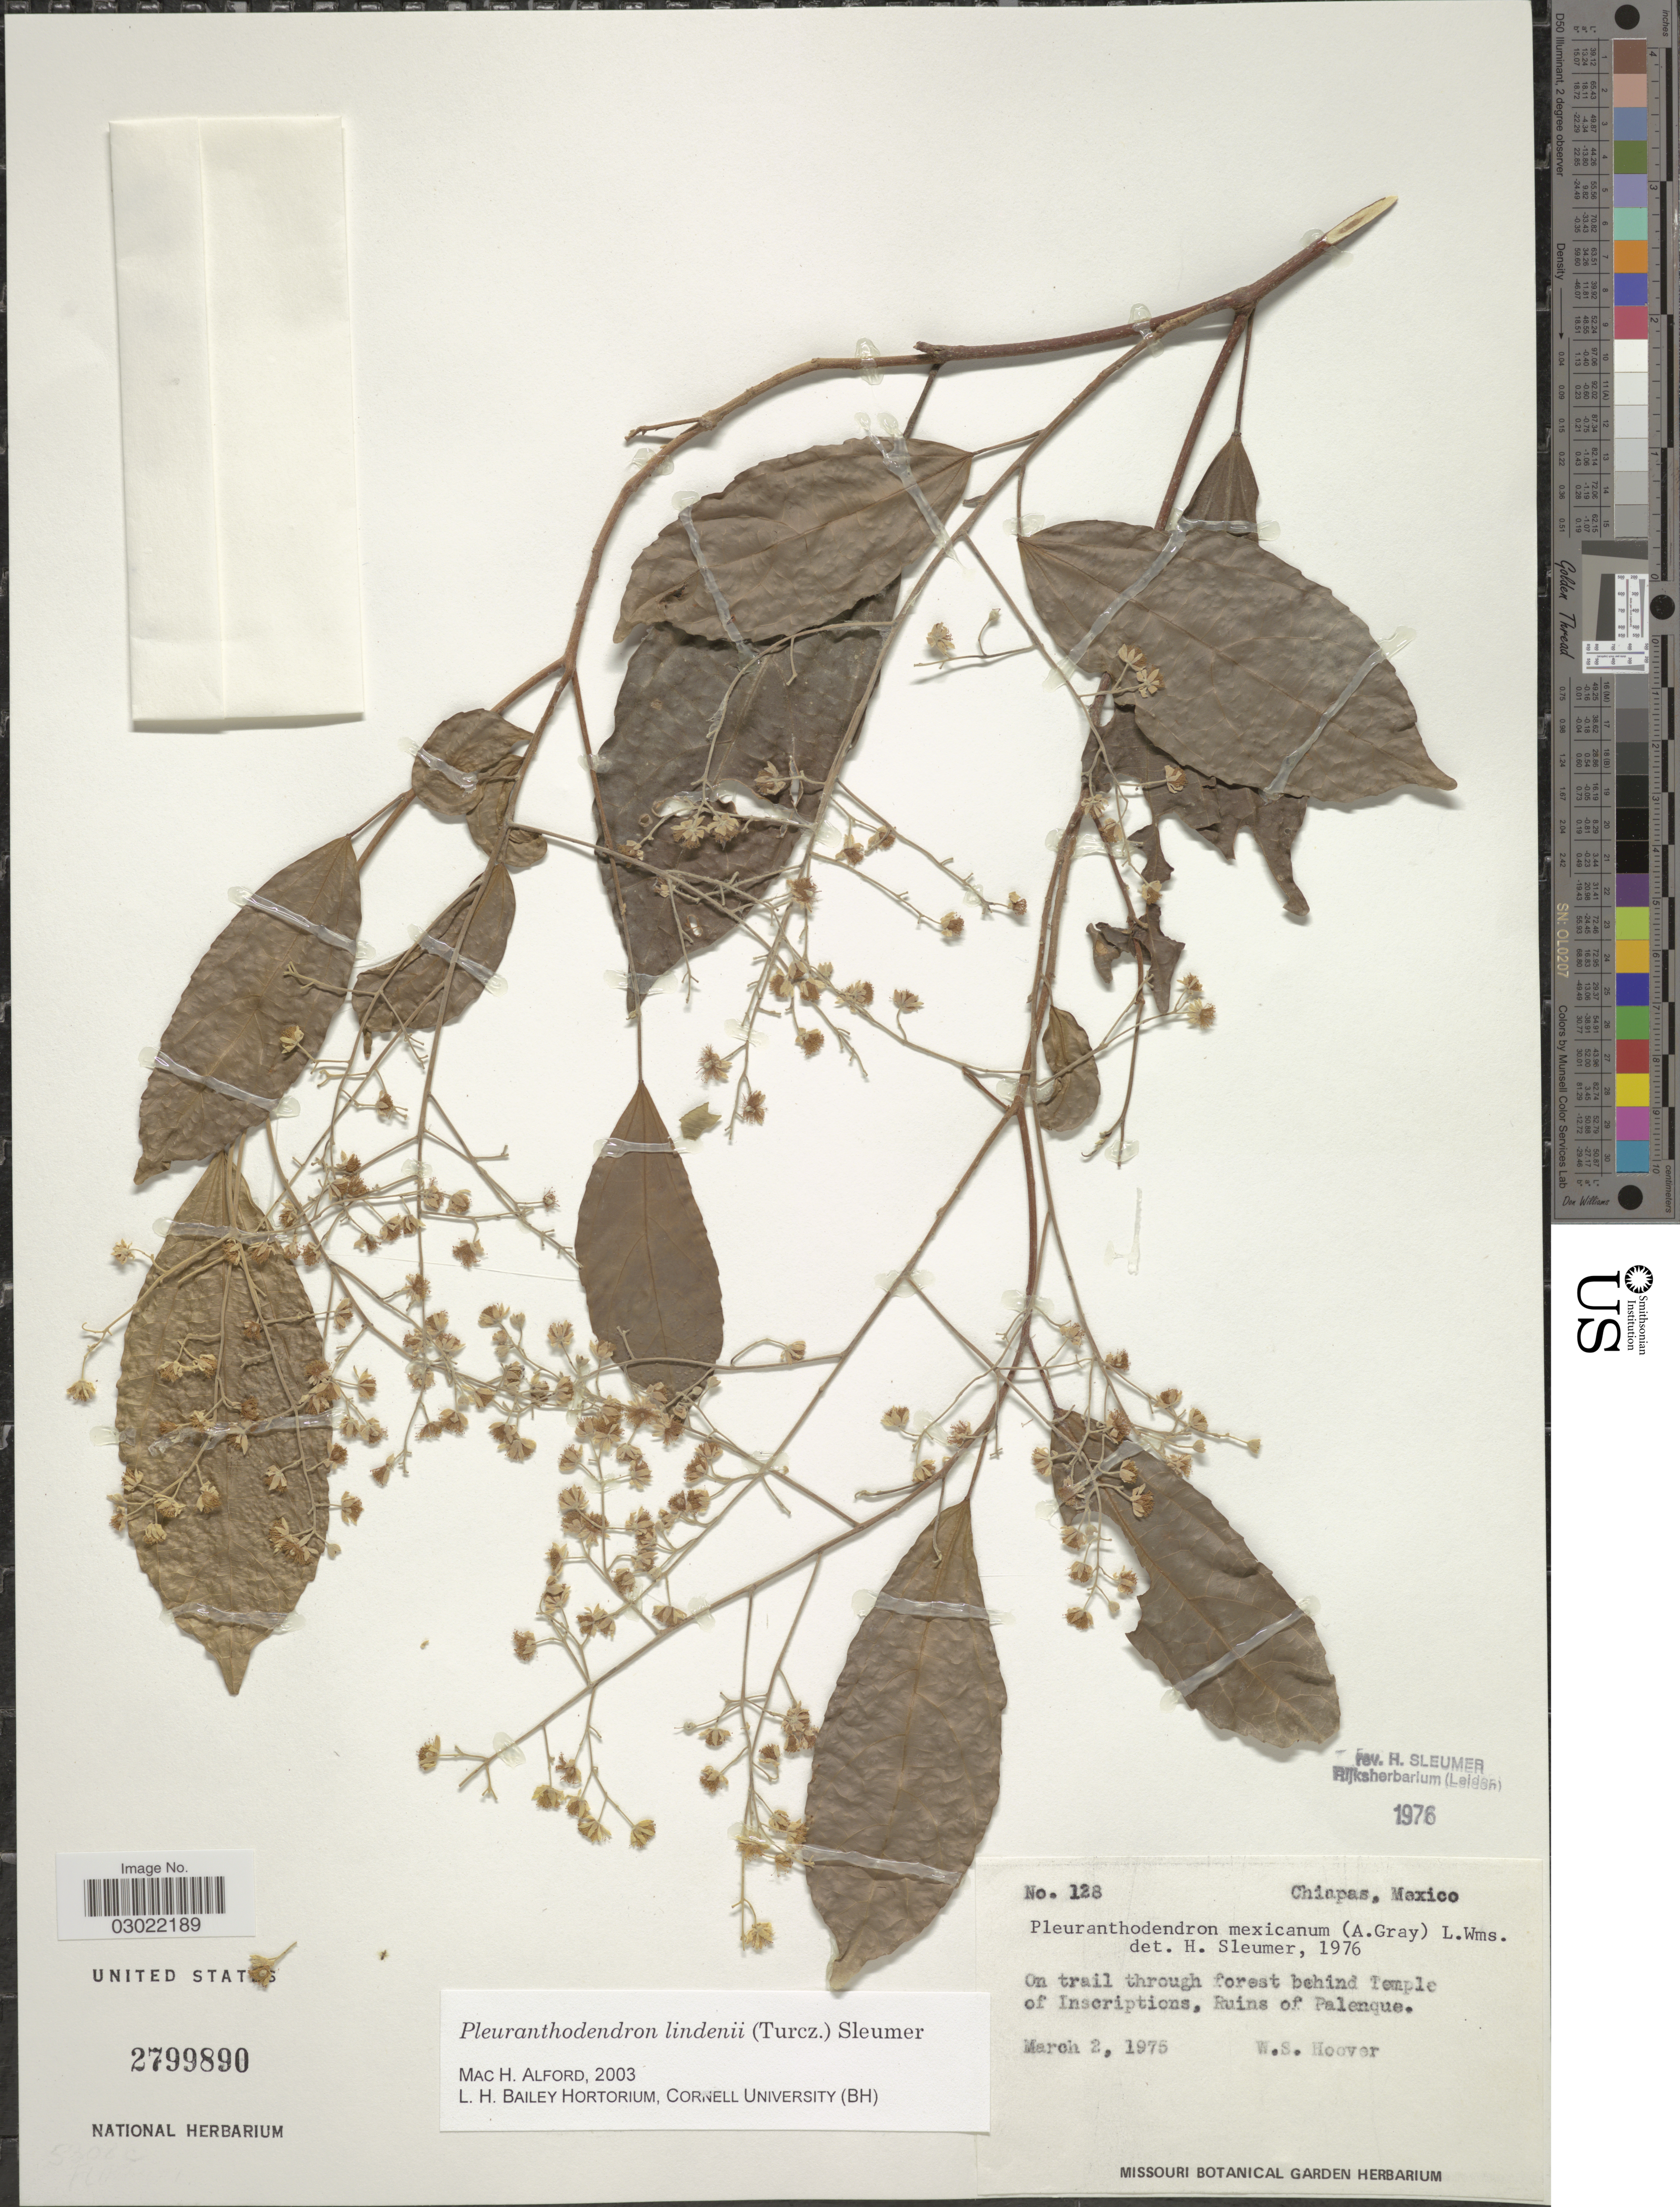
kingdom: Plantae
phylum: Tracheophyta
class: Magnoliopsida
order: Malpighiales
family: Salicaceae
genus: Pleuranthodendron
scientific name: Pleuranthodendron lindenii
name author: (Turcz.) Sleumer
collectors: W. S. Hoover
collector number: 128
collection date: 1975-03-02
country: Mexico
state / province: Chiapas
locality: On trail through forest behind Temple of Inscriptions, Ruins of Palenque.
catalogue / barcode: US 2799890